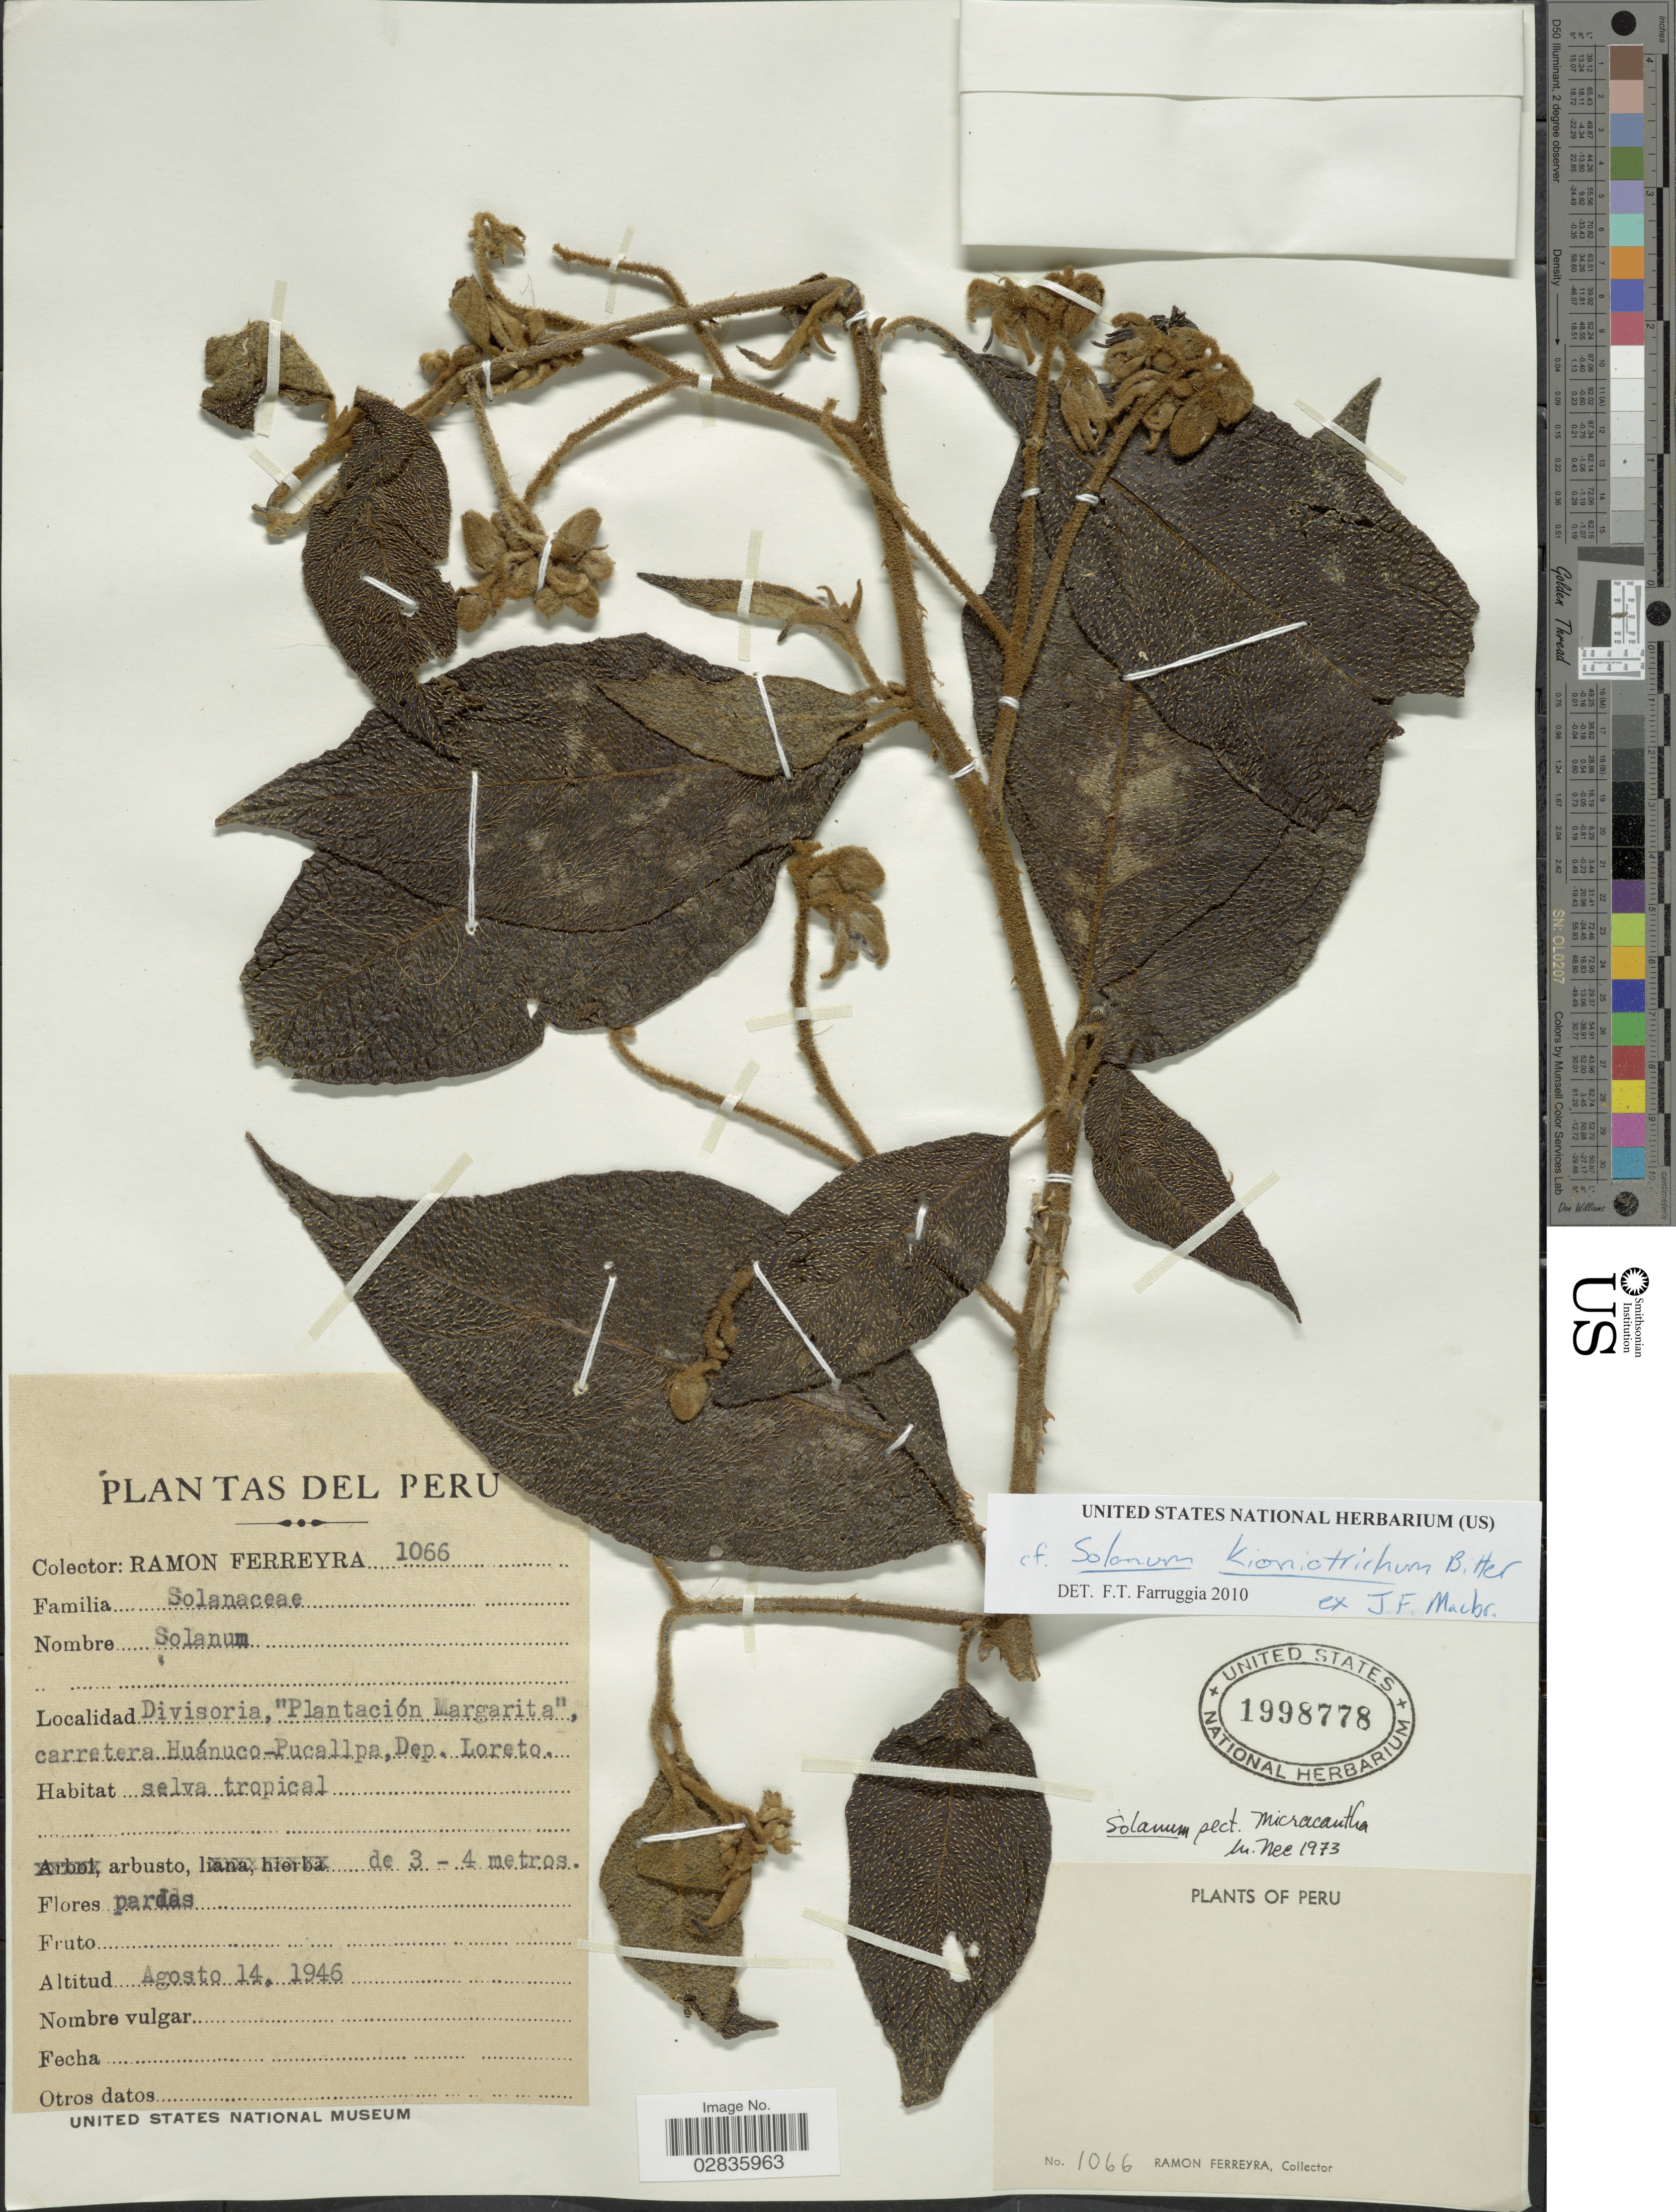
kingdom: Plantae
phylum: Tracheophyta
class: Magnoliopsida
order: Solanales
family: Solanaceae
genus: Solanum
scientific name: Solanum kioniotrichum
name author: Bitter ex J.F. Macbr.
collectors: R. A. Ferreyra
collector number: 1066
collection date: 1946-08-14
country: Peru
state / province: Loreto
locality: Divisoria, "Plantación Margarita", carretera Huánuco-Pucallpa, Dep. Loreto.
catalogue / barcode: US 1998778